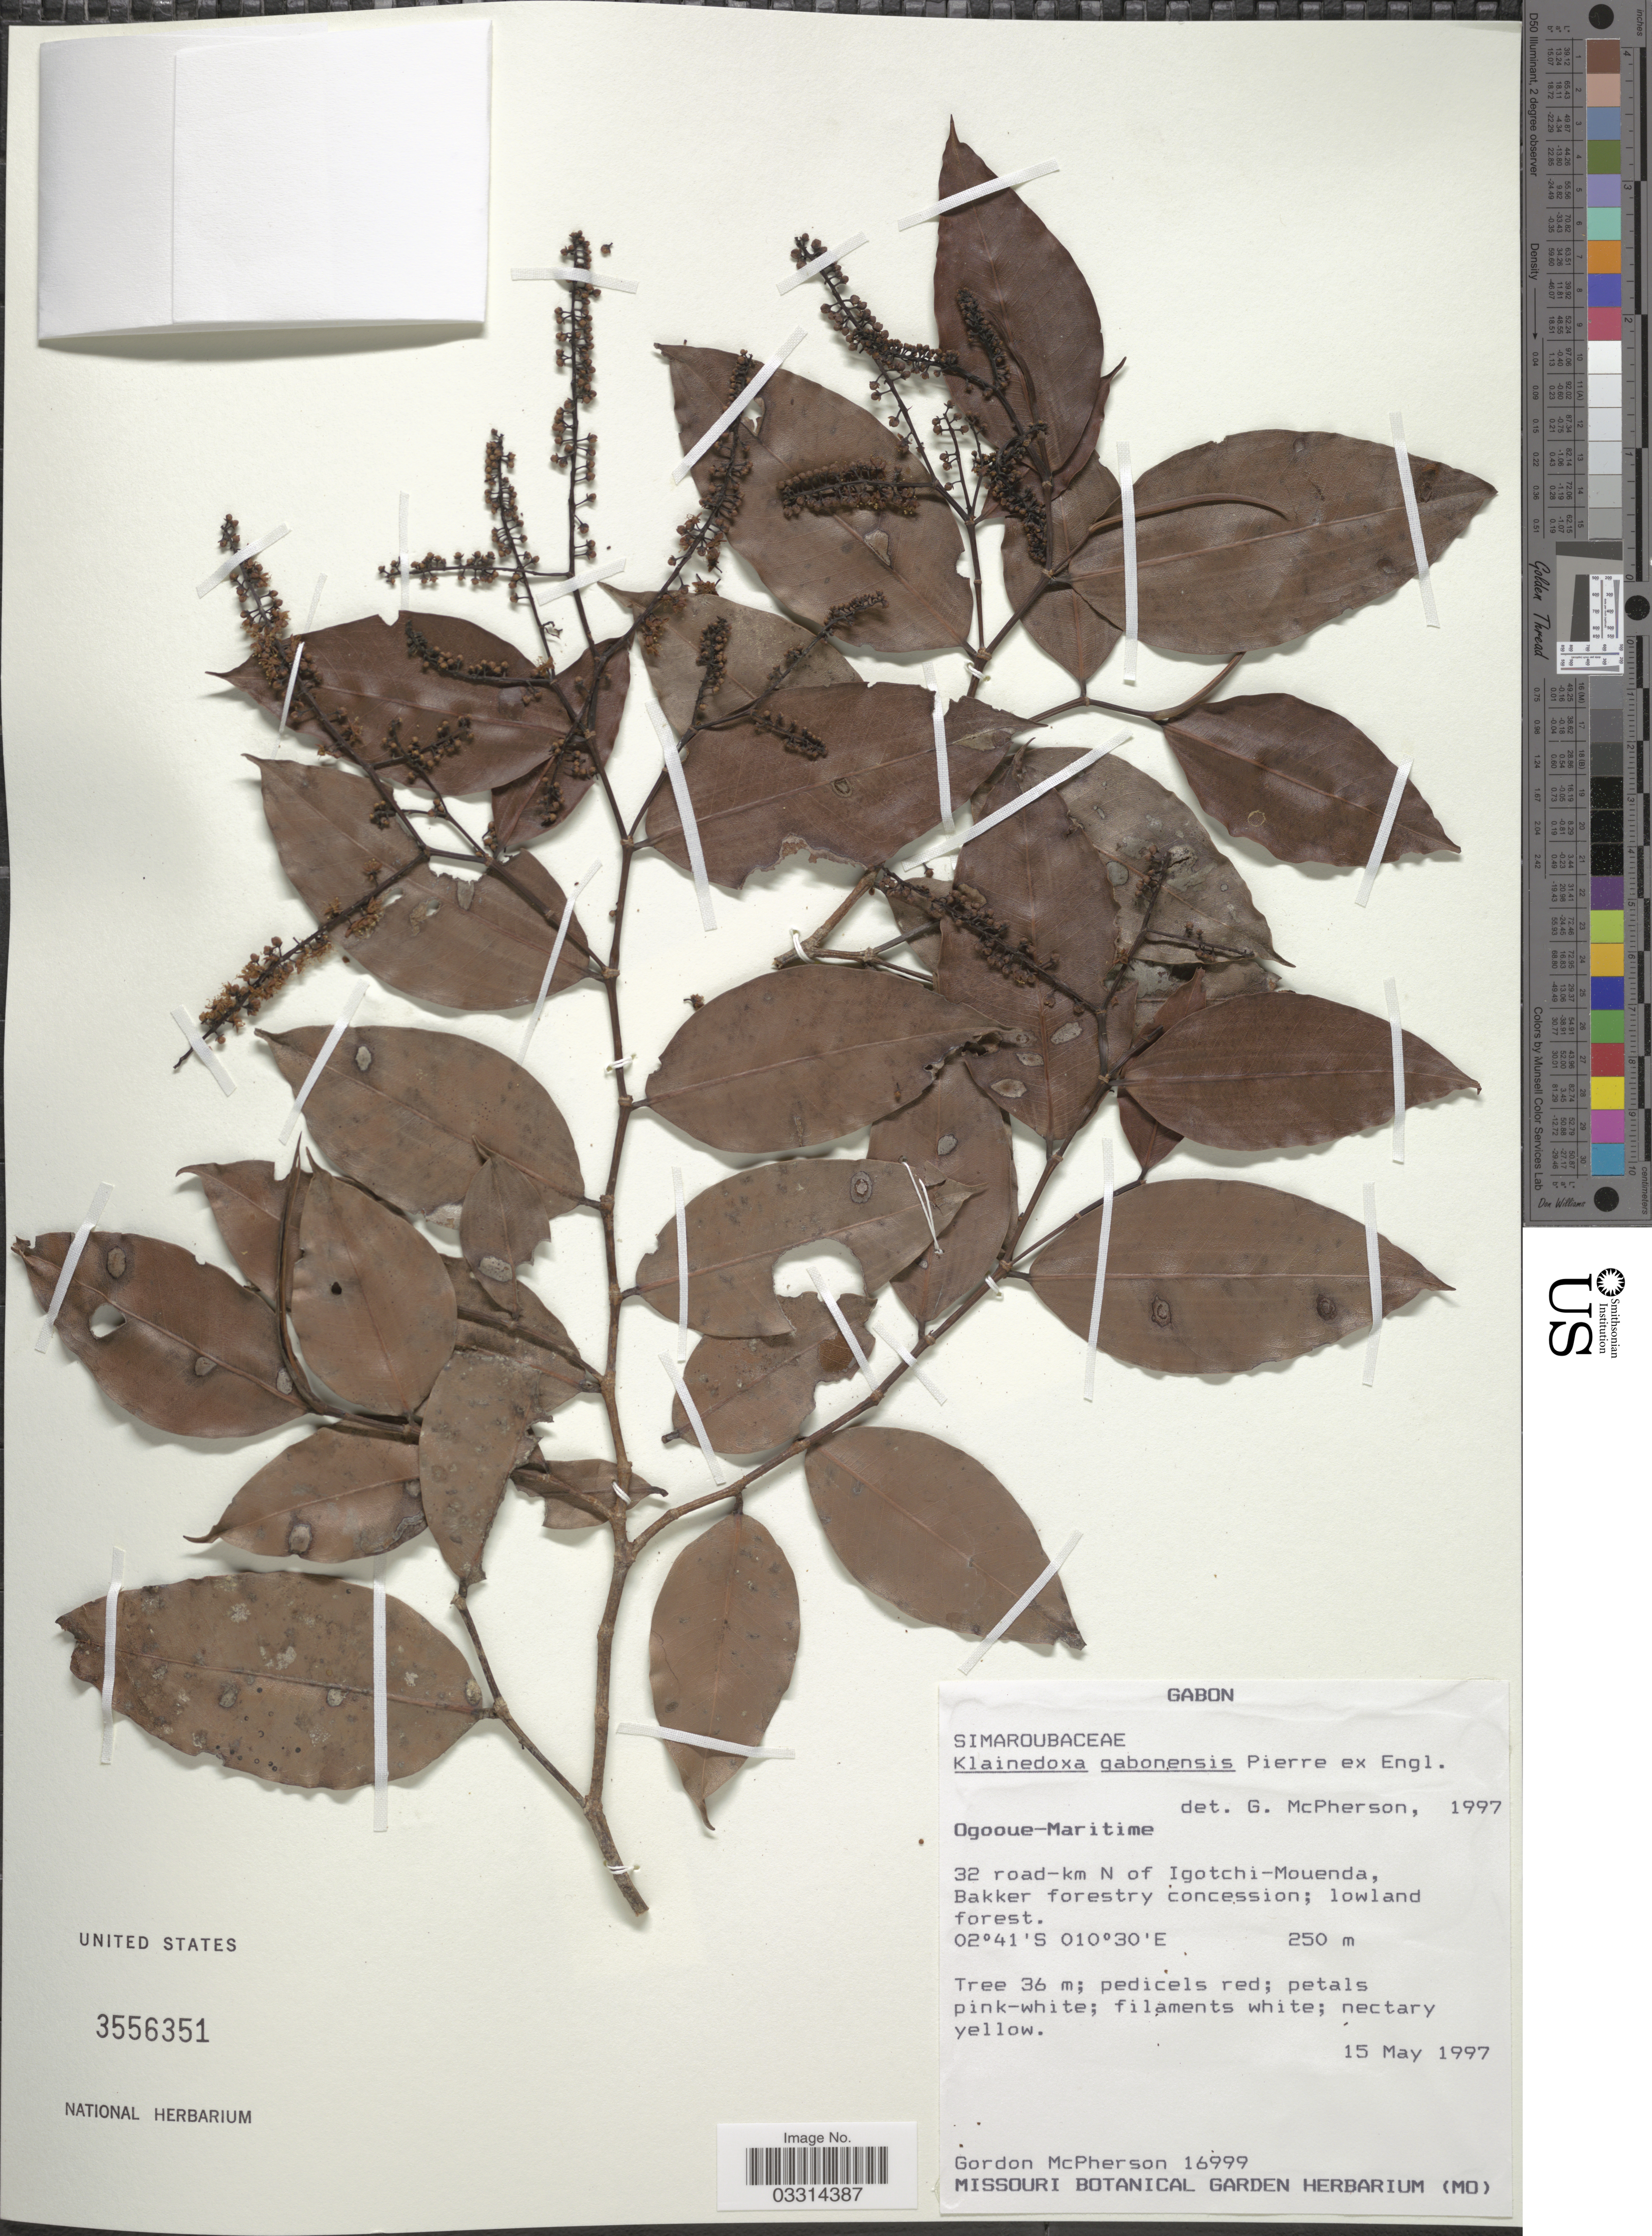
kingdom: Plantae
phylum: Tracheophyta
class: Magnoliopsida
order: Malpighiales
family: Irvingiaceae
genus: Klainedoxa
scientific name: Klainedoxa gabonensis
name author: Pierre ex Engl.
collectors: G. D. McPherson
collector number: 16999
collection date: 1997-05-15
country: Gabon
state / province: Ogooue-Maritime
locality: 32 road-km N of Igotchi-Mouenda, Bakker forestry concession.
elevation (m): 250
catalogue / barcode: US 3556351